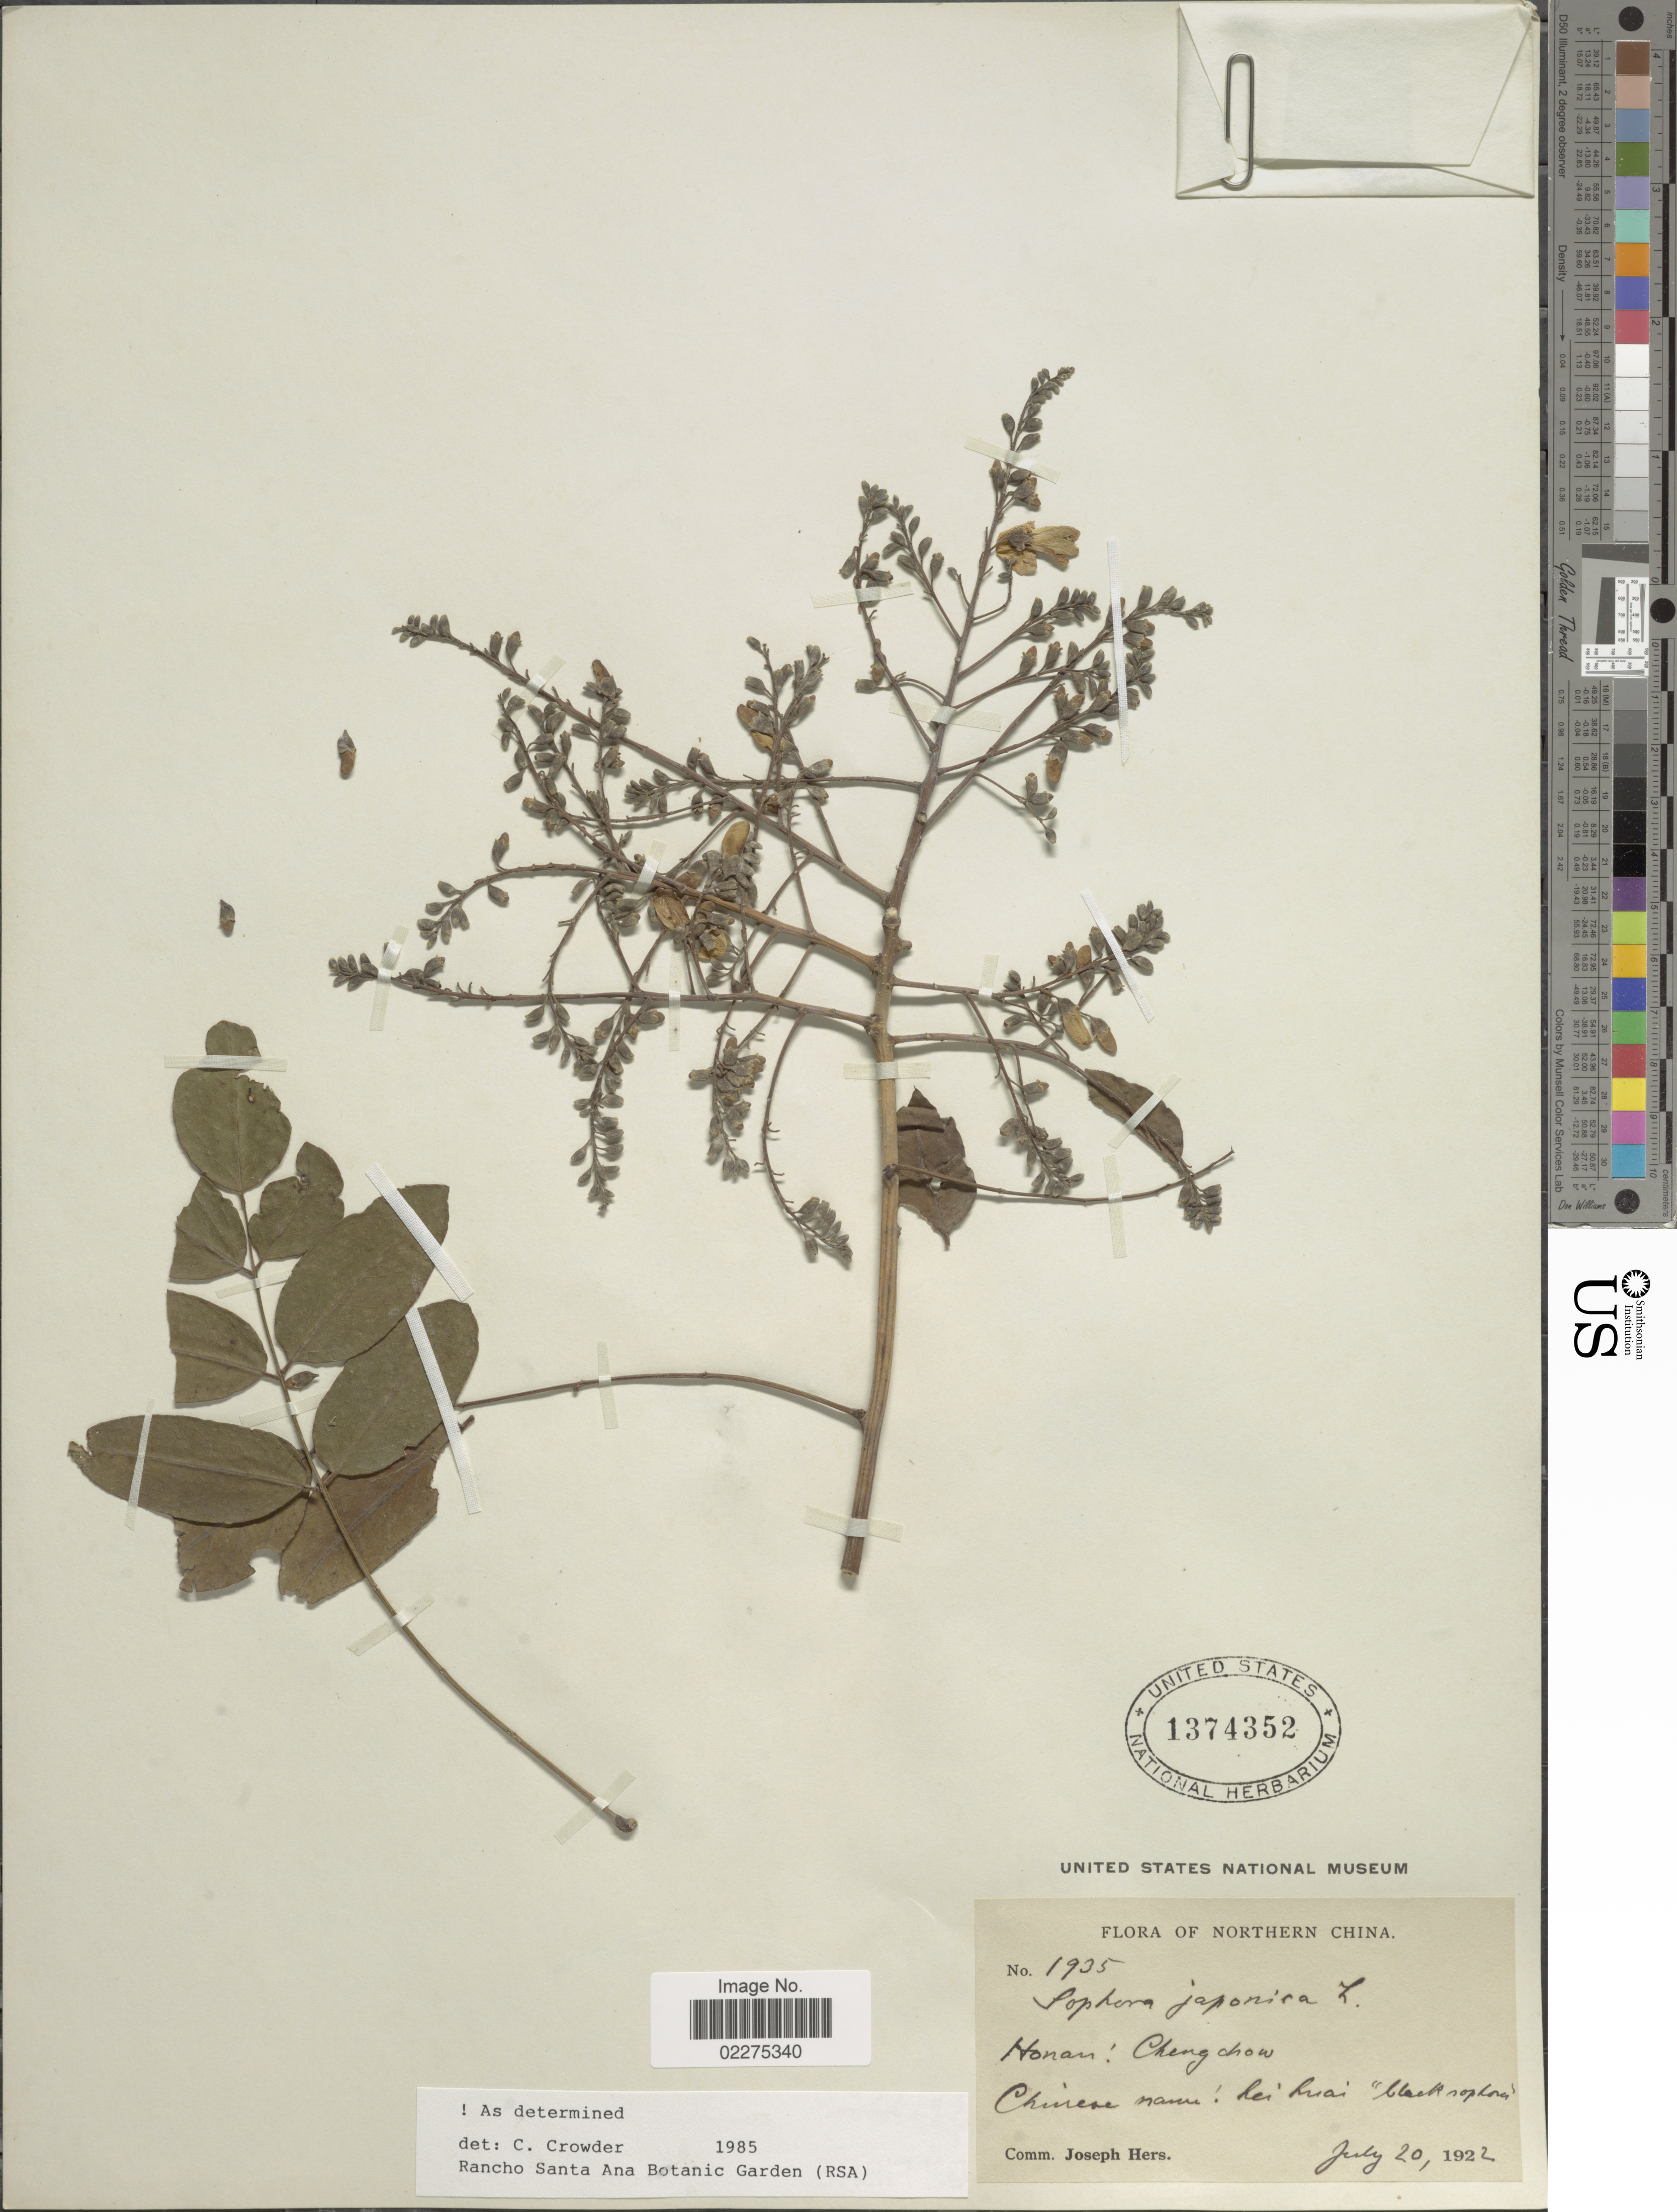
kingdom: Plantae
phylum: Tracheophyta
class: Magnoliopsida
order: Fabales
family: Fabaceae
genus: Sophora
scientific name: Sophora japonica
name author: L.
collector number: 1935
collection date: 1922-07-20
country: China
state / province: Henan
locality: Northern China. Honan: Chengchow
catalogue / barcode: US 1374352